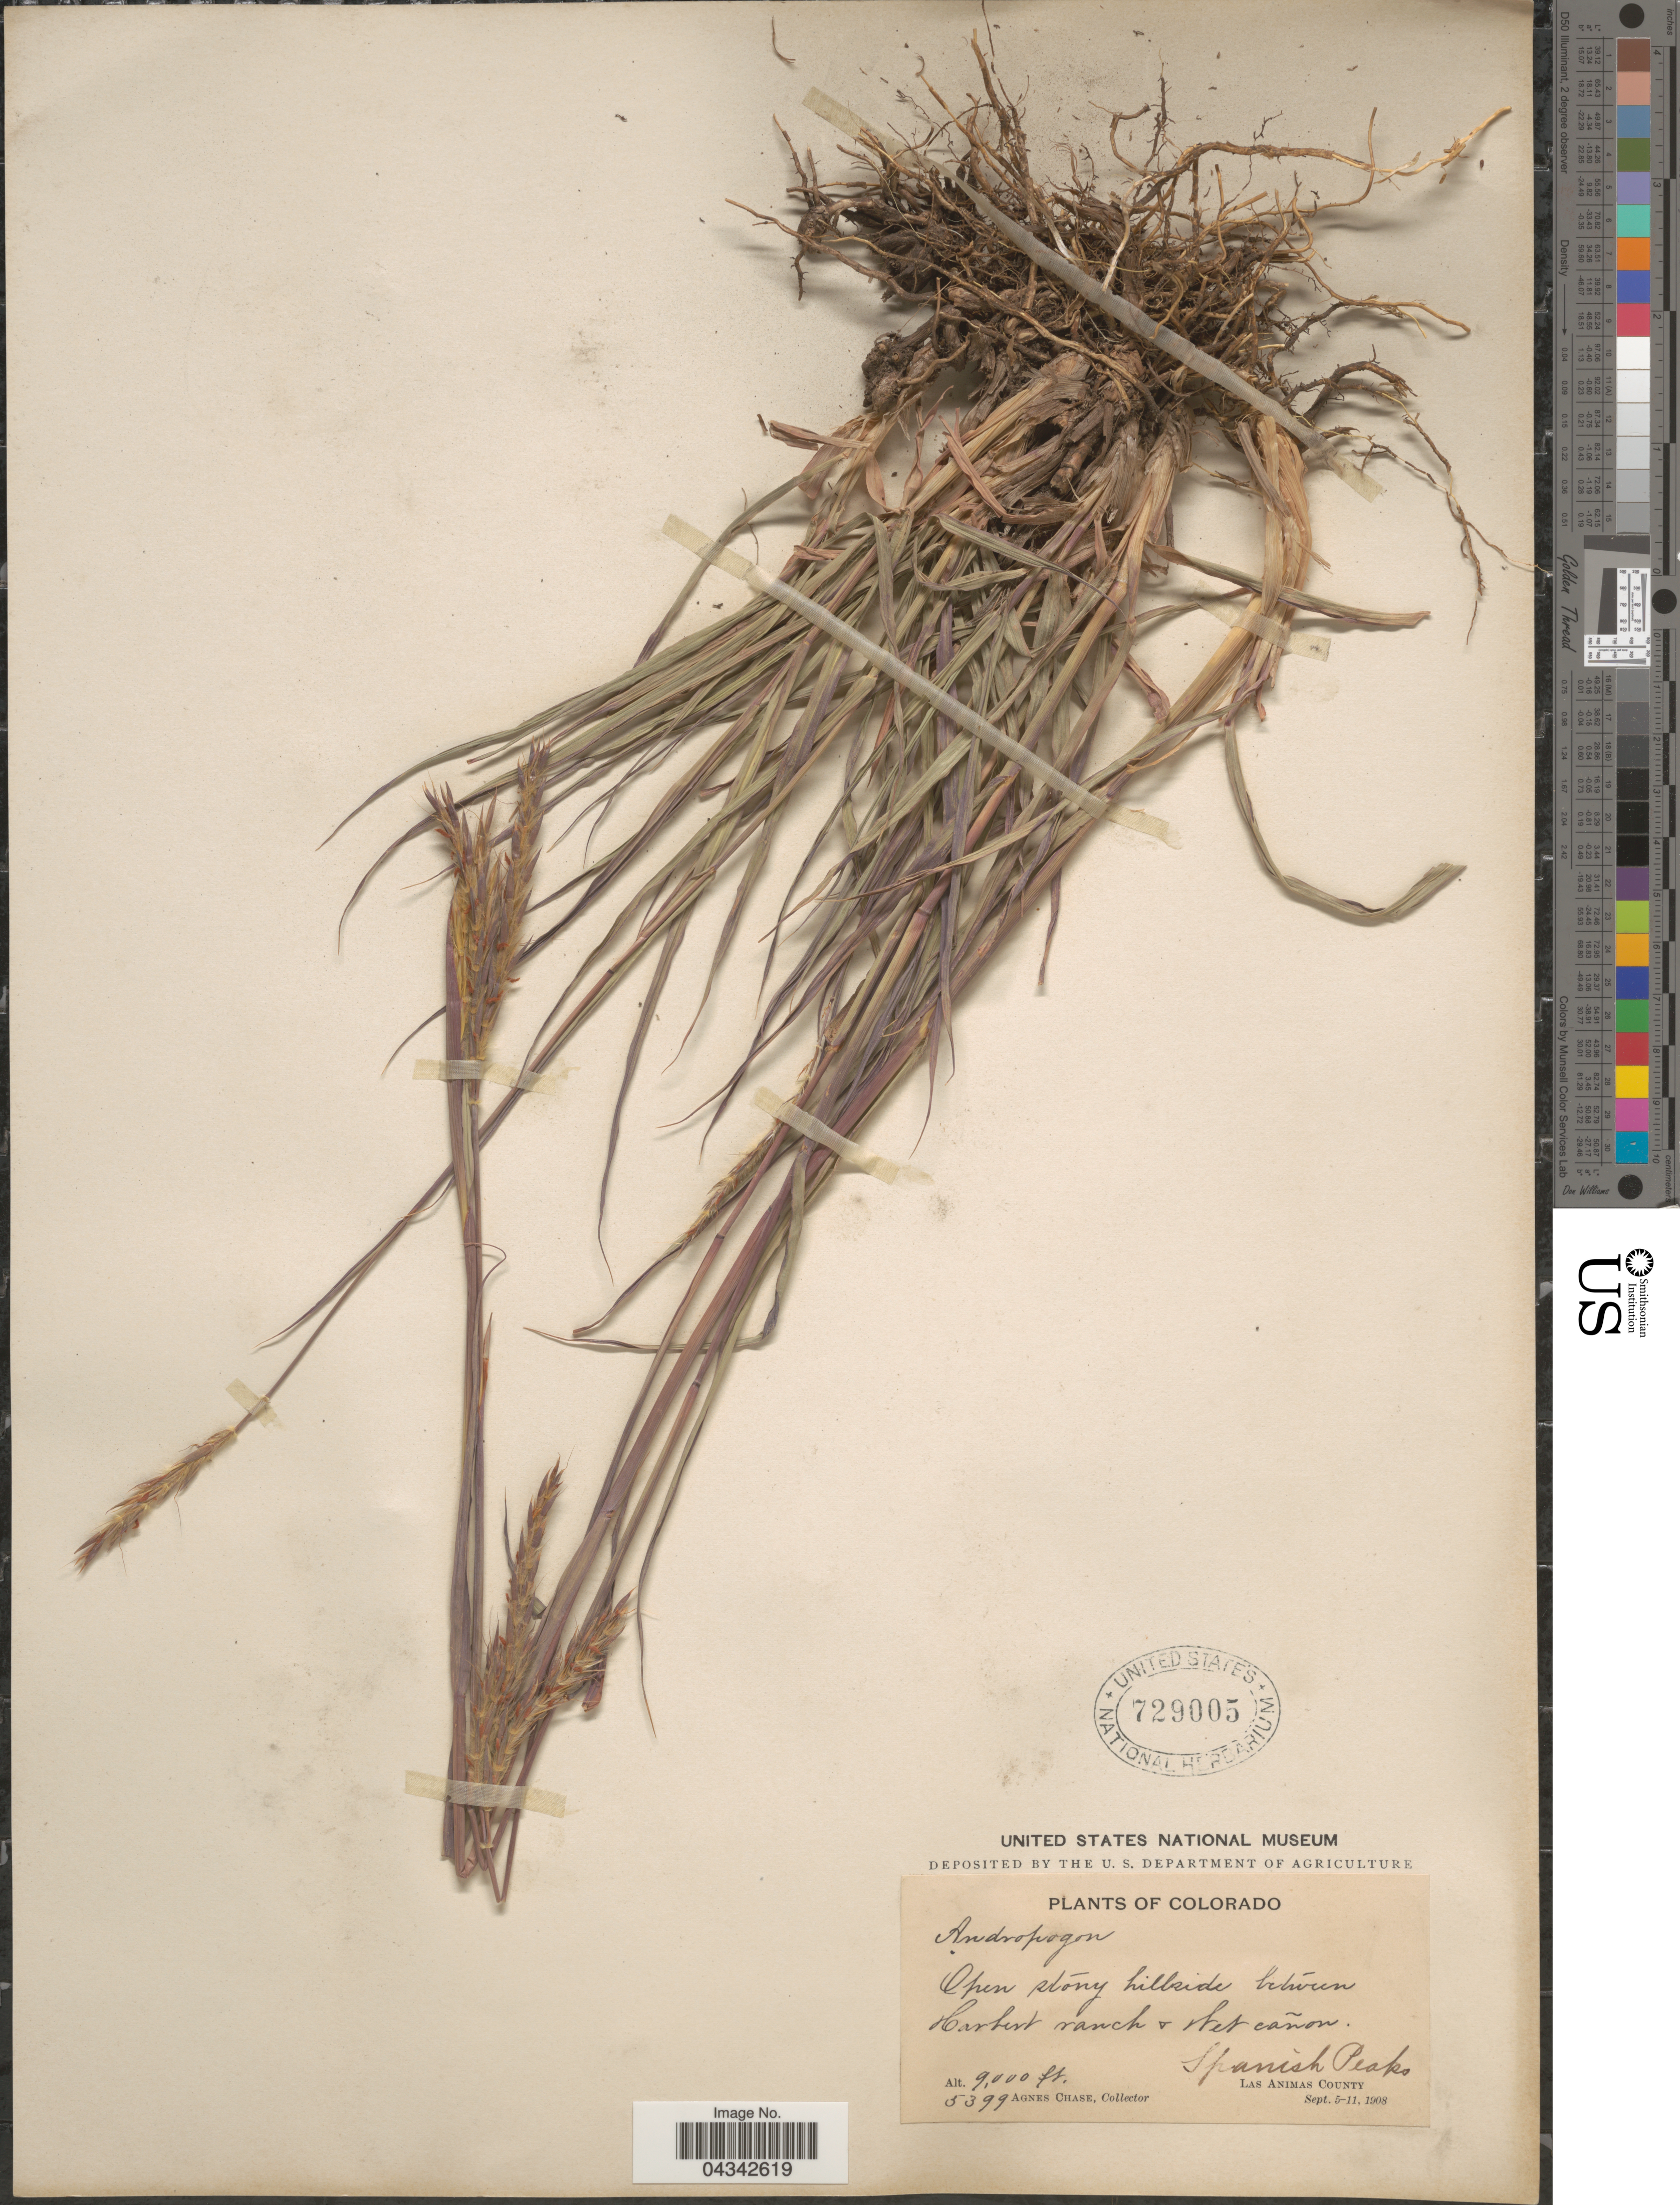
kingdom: Plantae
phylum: Tracheophyta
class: Liliopsida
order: Poales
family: Poaceae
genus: Andropogon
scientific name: Andropogon gerardii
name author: Vitman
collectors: A. Chase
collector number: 5399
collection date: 1908-09-05/1908-09-11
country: United States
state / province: Colorado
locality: Open stony hillside between Harbert ranch + Wer cañon. Spanish Peaks. Las Animas County.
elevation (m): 2743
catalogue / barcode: US 729005